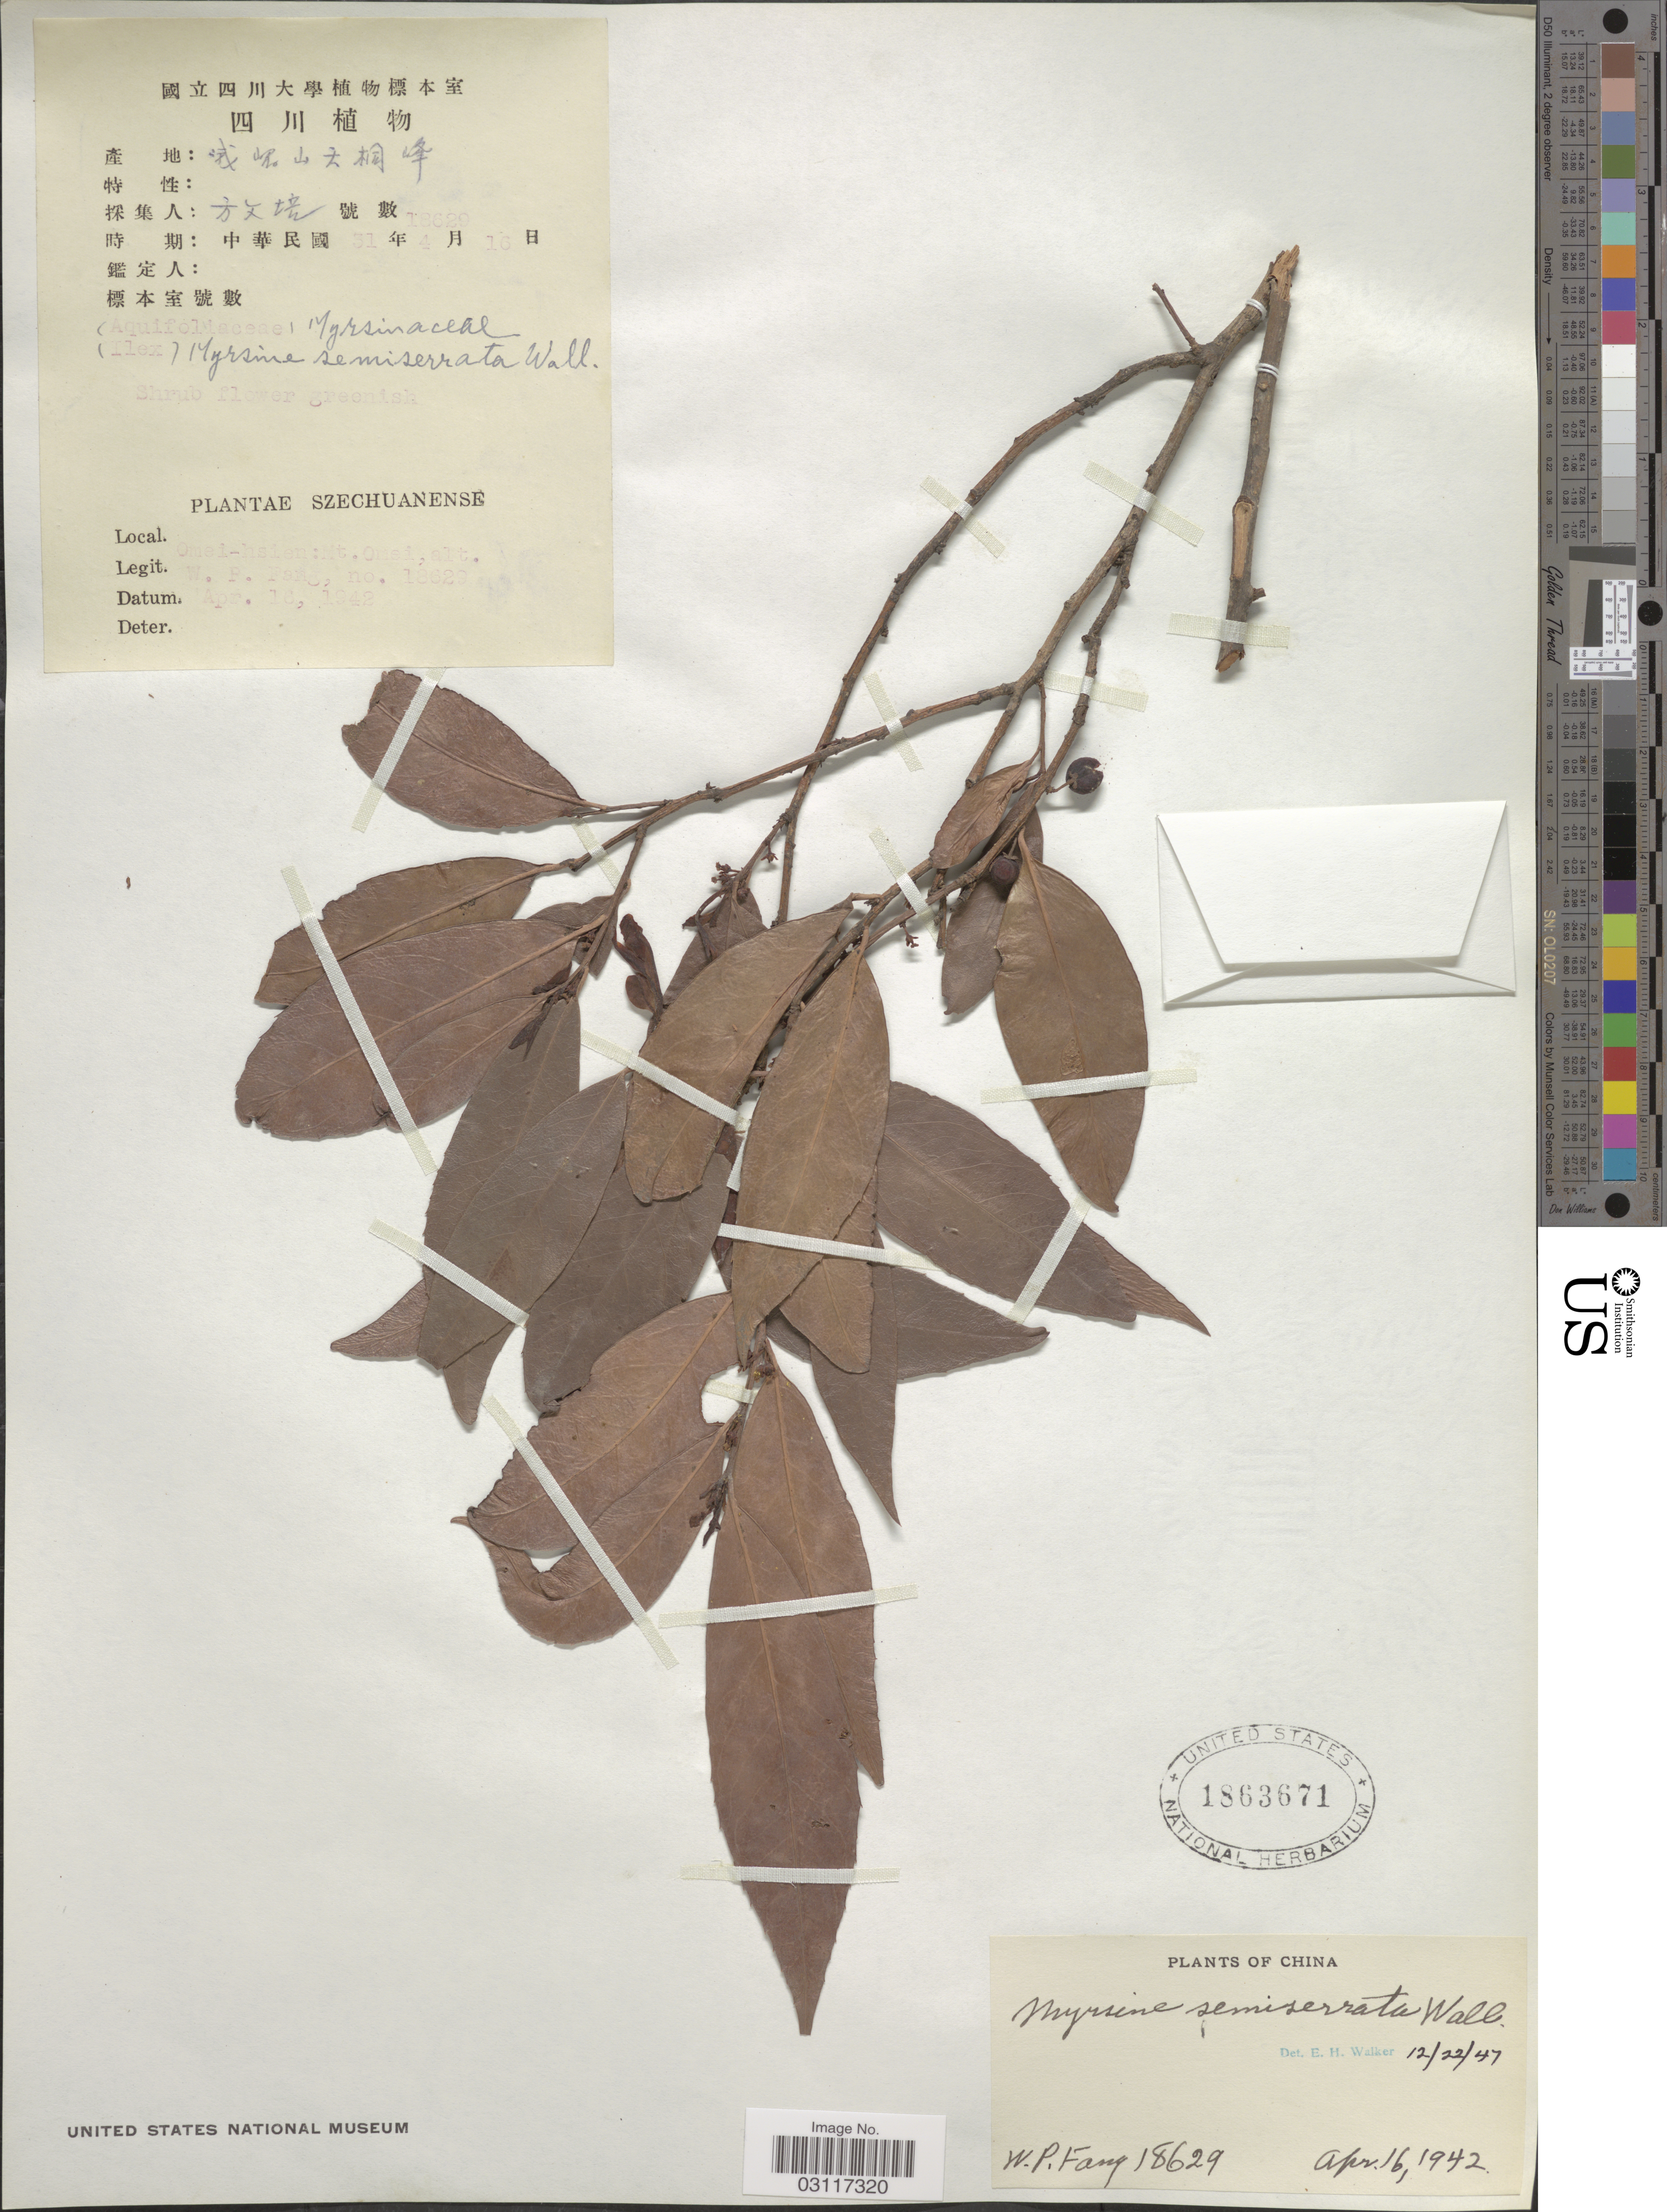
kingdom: Plantae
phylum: Tracheophyta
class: Magnoliopsida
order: Ericales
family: Primulaceae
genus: Myrsine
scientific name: Myrsine semiserrata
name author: Wall.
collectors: W. P. Fang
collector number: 18629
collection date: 1942-04-16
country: China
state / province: Sichuan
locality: Szechuanense. Omei-hsien: Mt. Omei.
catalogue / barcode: US 1863671